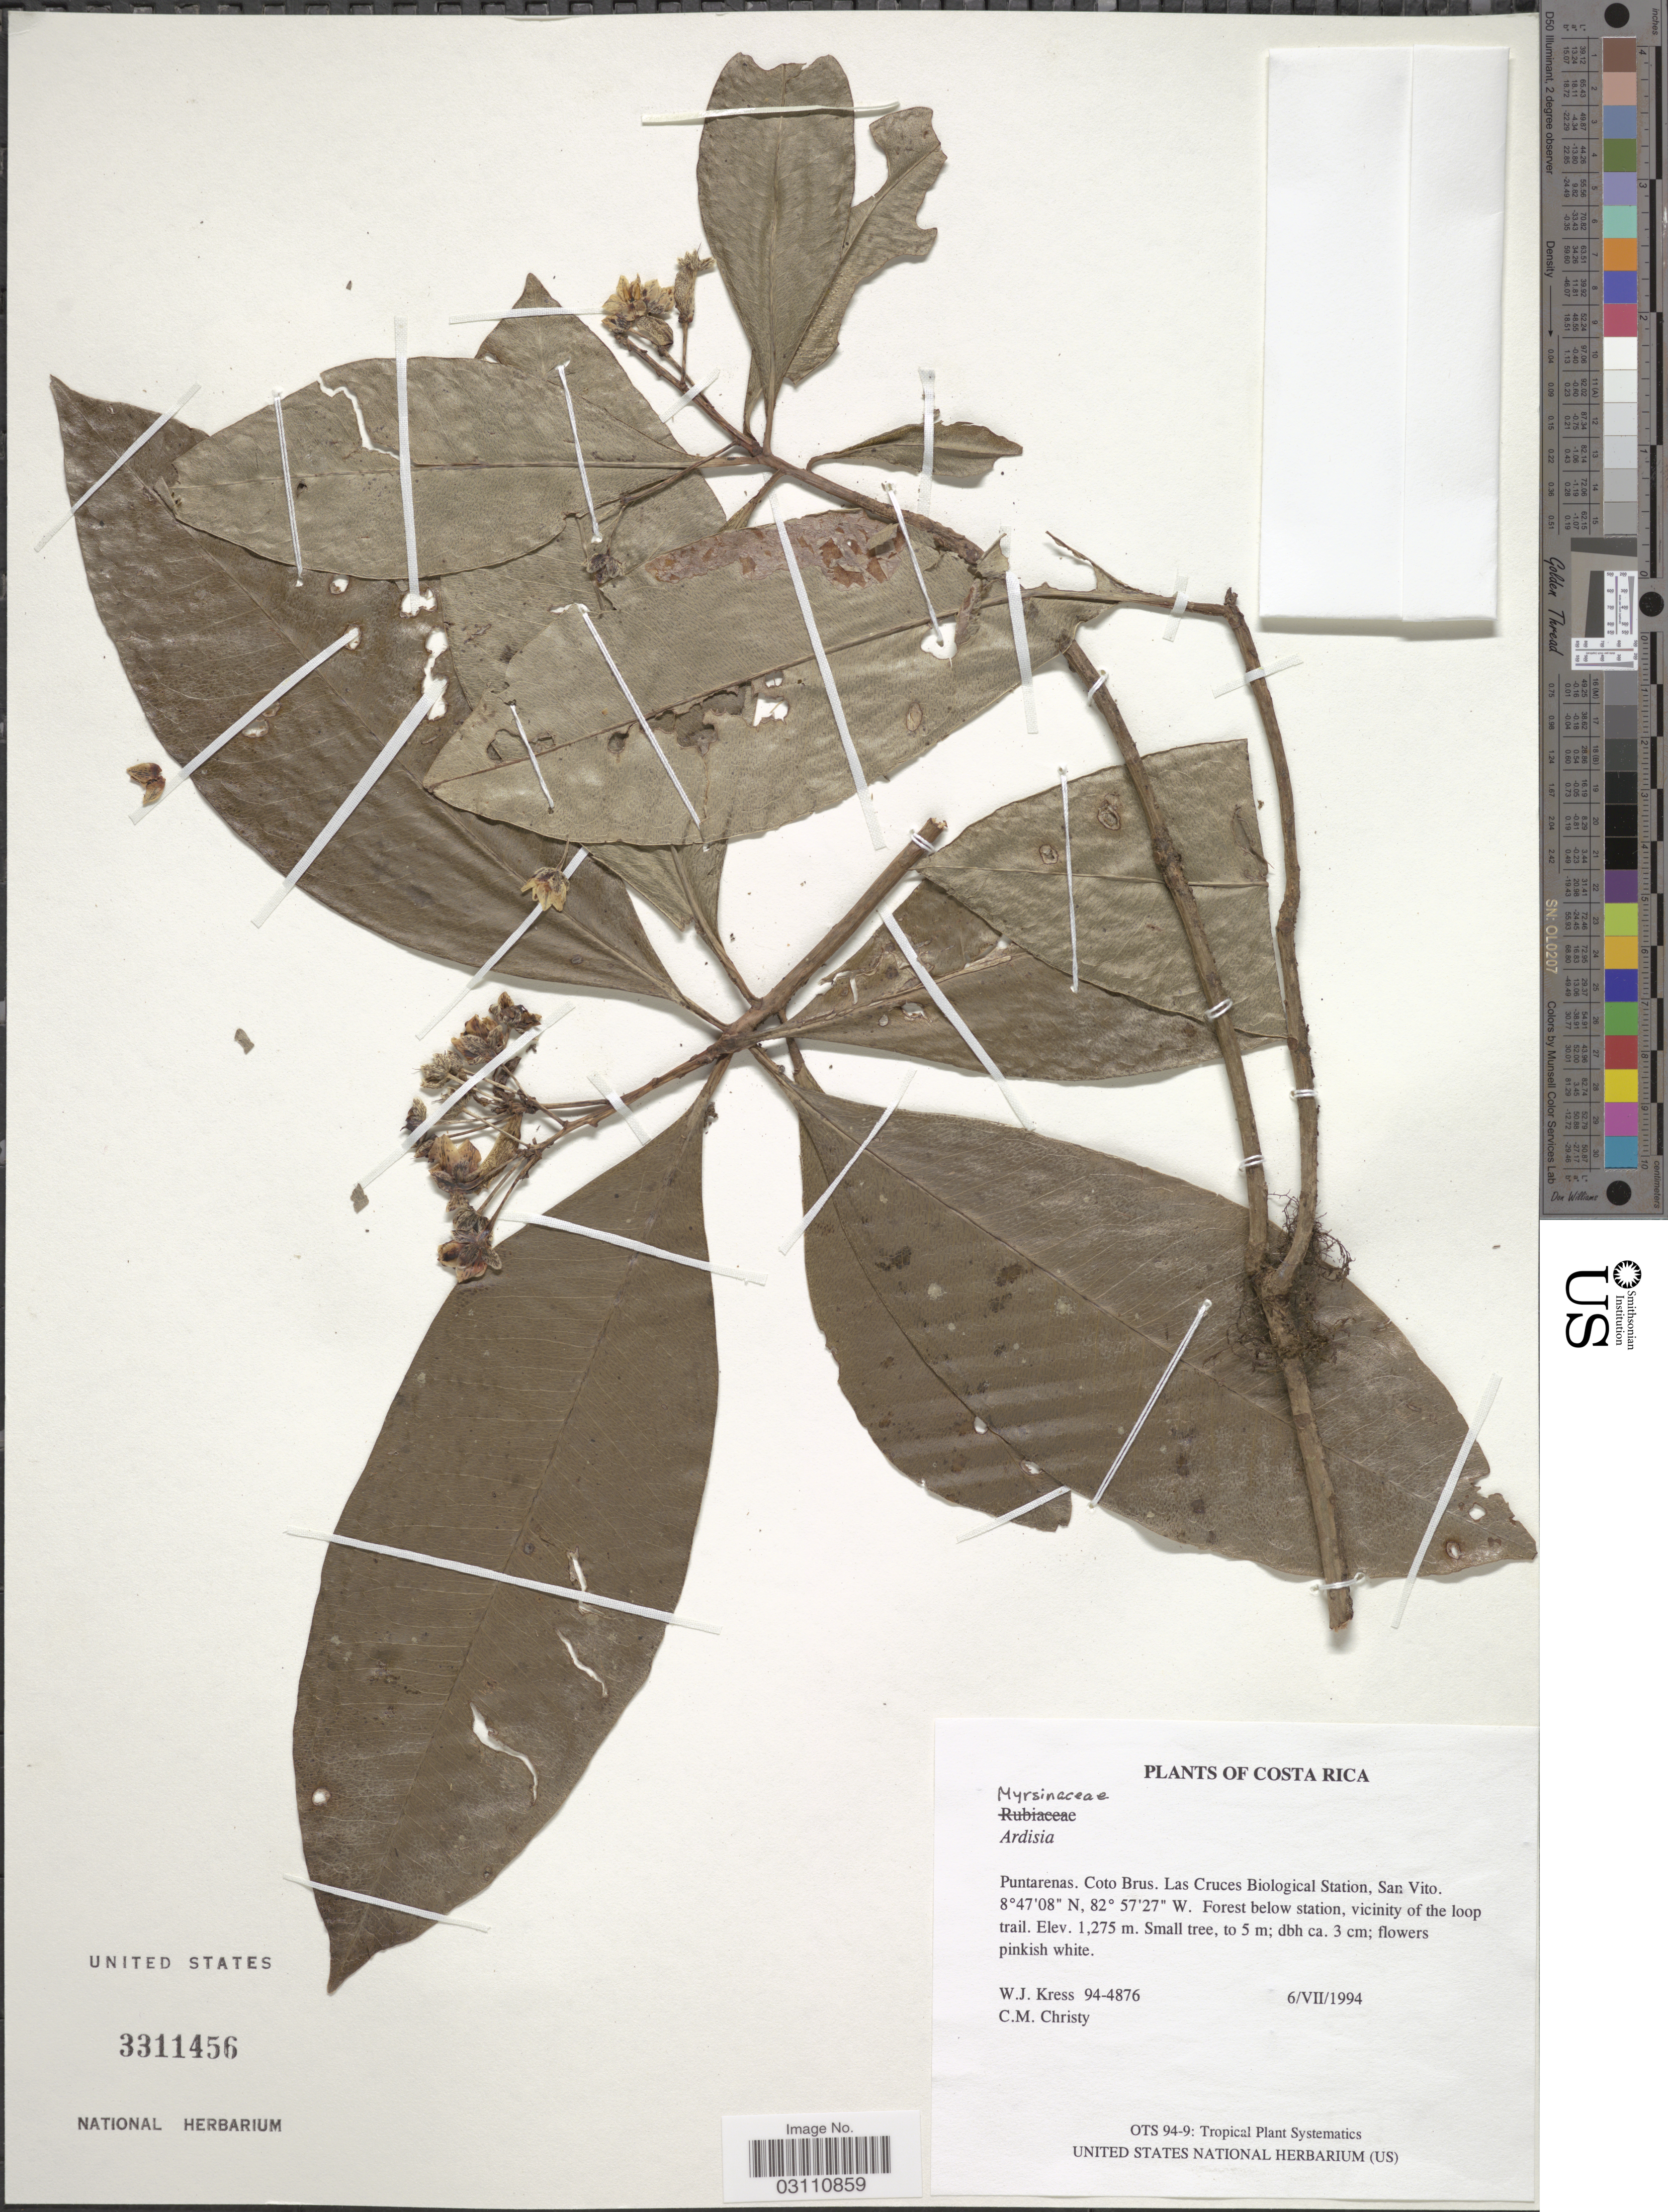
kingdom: Plantae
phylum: Tracheophyta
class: Magnoliopsida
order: Ericales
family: Primulaceae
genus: Ardisia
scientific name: Ardisia sp.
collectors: W. J. Kress & C. M. Christy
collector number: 94-4876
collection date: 1994-07-06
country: Costa Rica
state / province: Puntarenas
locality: Coto Brus. Las Cruces Biological Station, San Vito.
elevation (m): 1275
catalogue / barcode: US 3311456